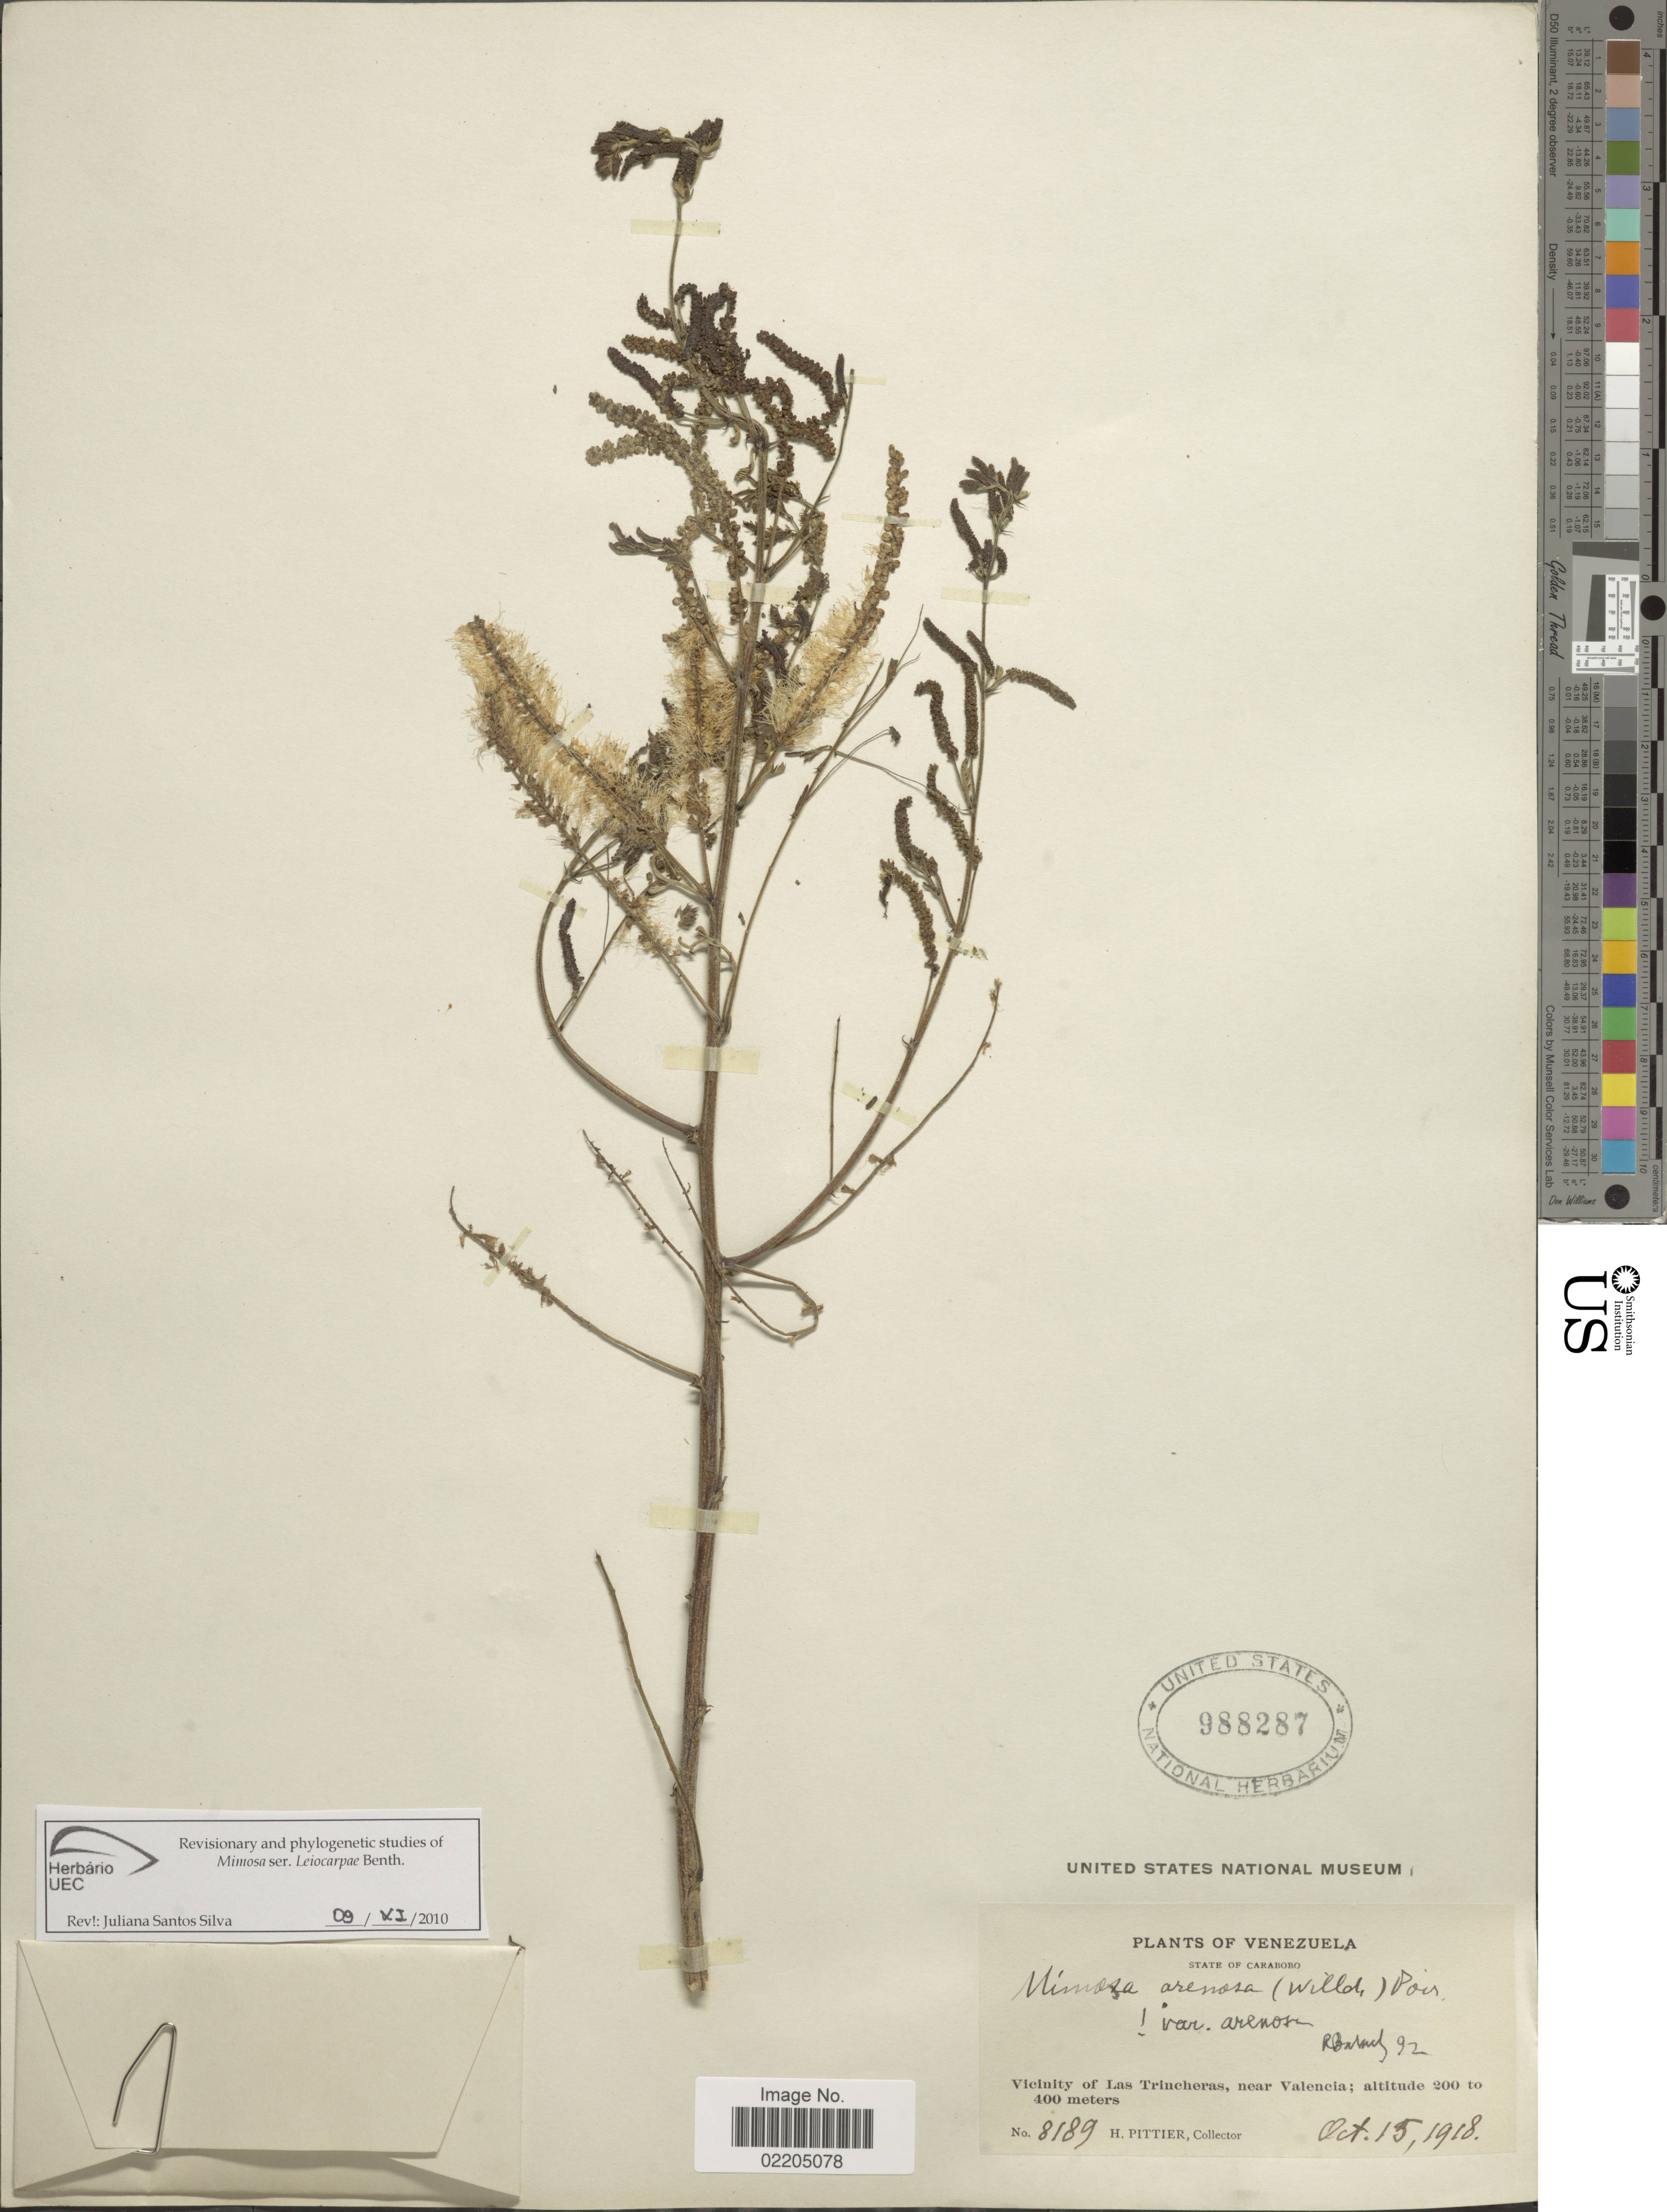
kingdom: Plantae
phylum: Tracheophyta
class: Magnoliopsida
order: Fabales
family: Fabaceae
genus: Mimosa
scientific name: Mimosa arenosa var. arenosa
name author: (Willd.) Poir.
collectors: H. F. Pittier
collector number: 8189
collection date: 1918-10-15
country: Venezuela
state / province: Carabobo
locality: Vicinity of Las Trincheras, near Valencia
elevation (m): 200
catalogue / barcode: US 988287